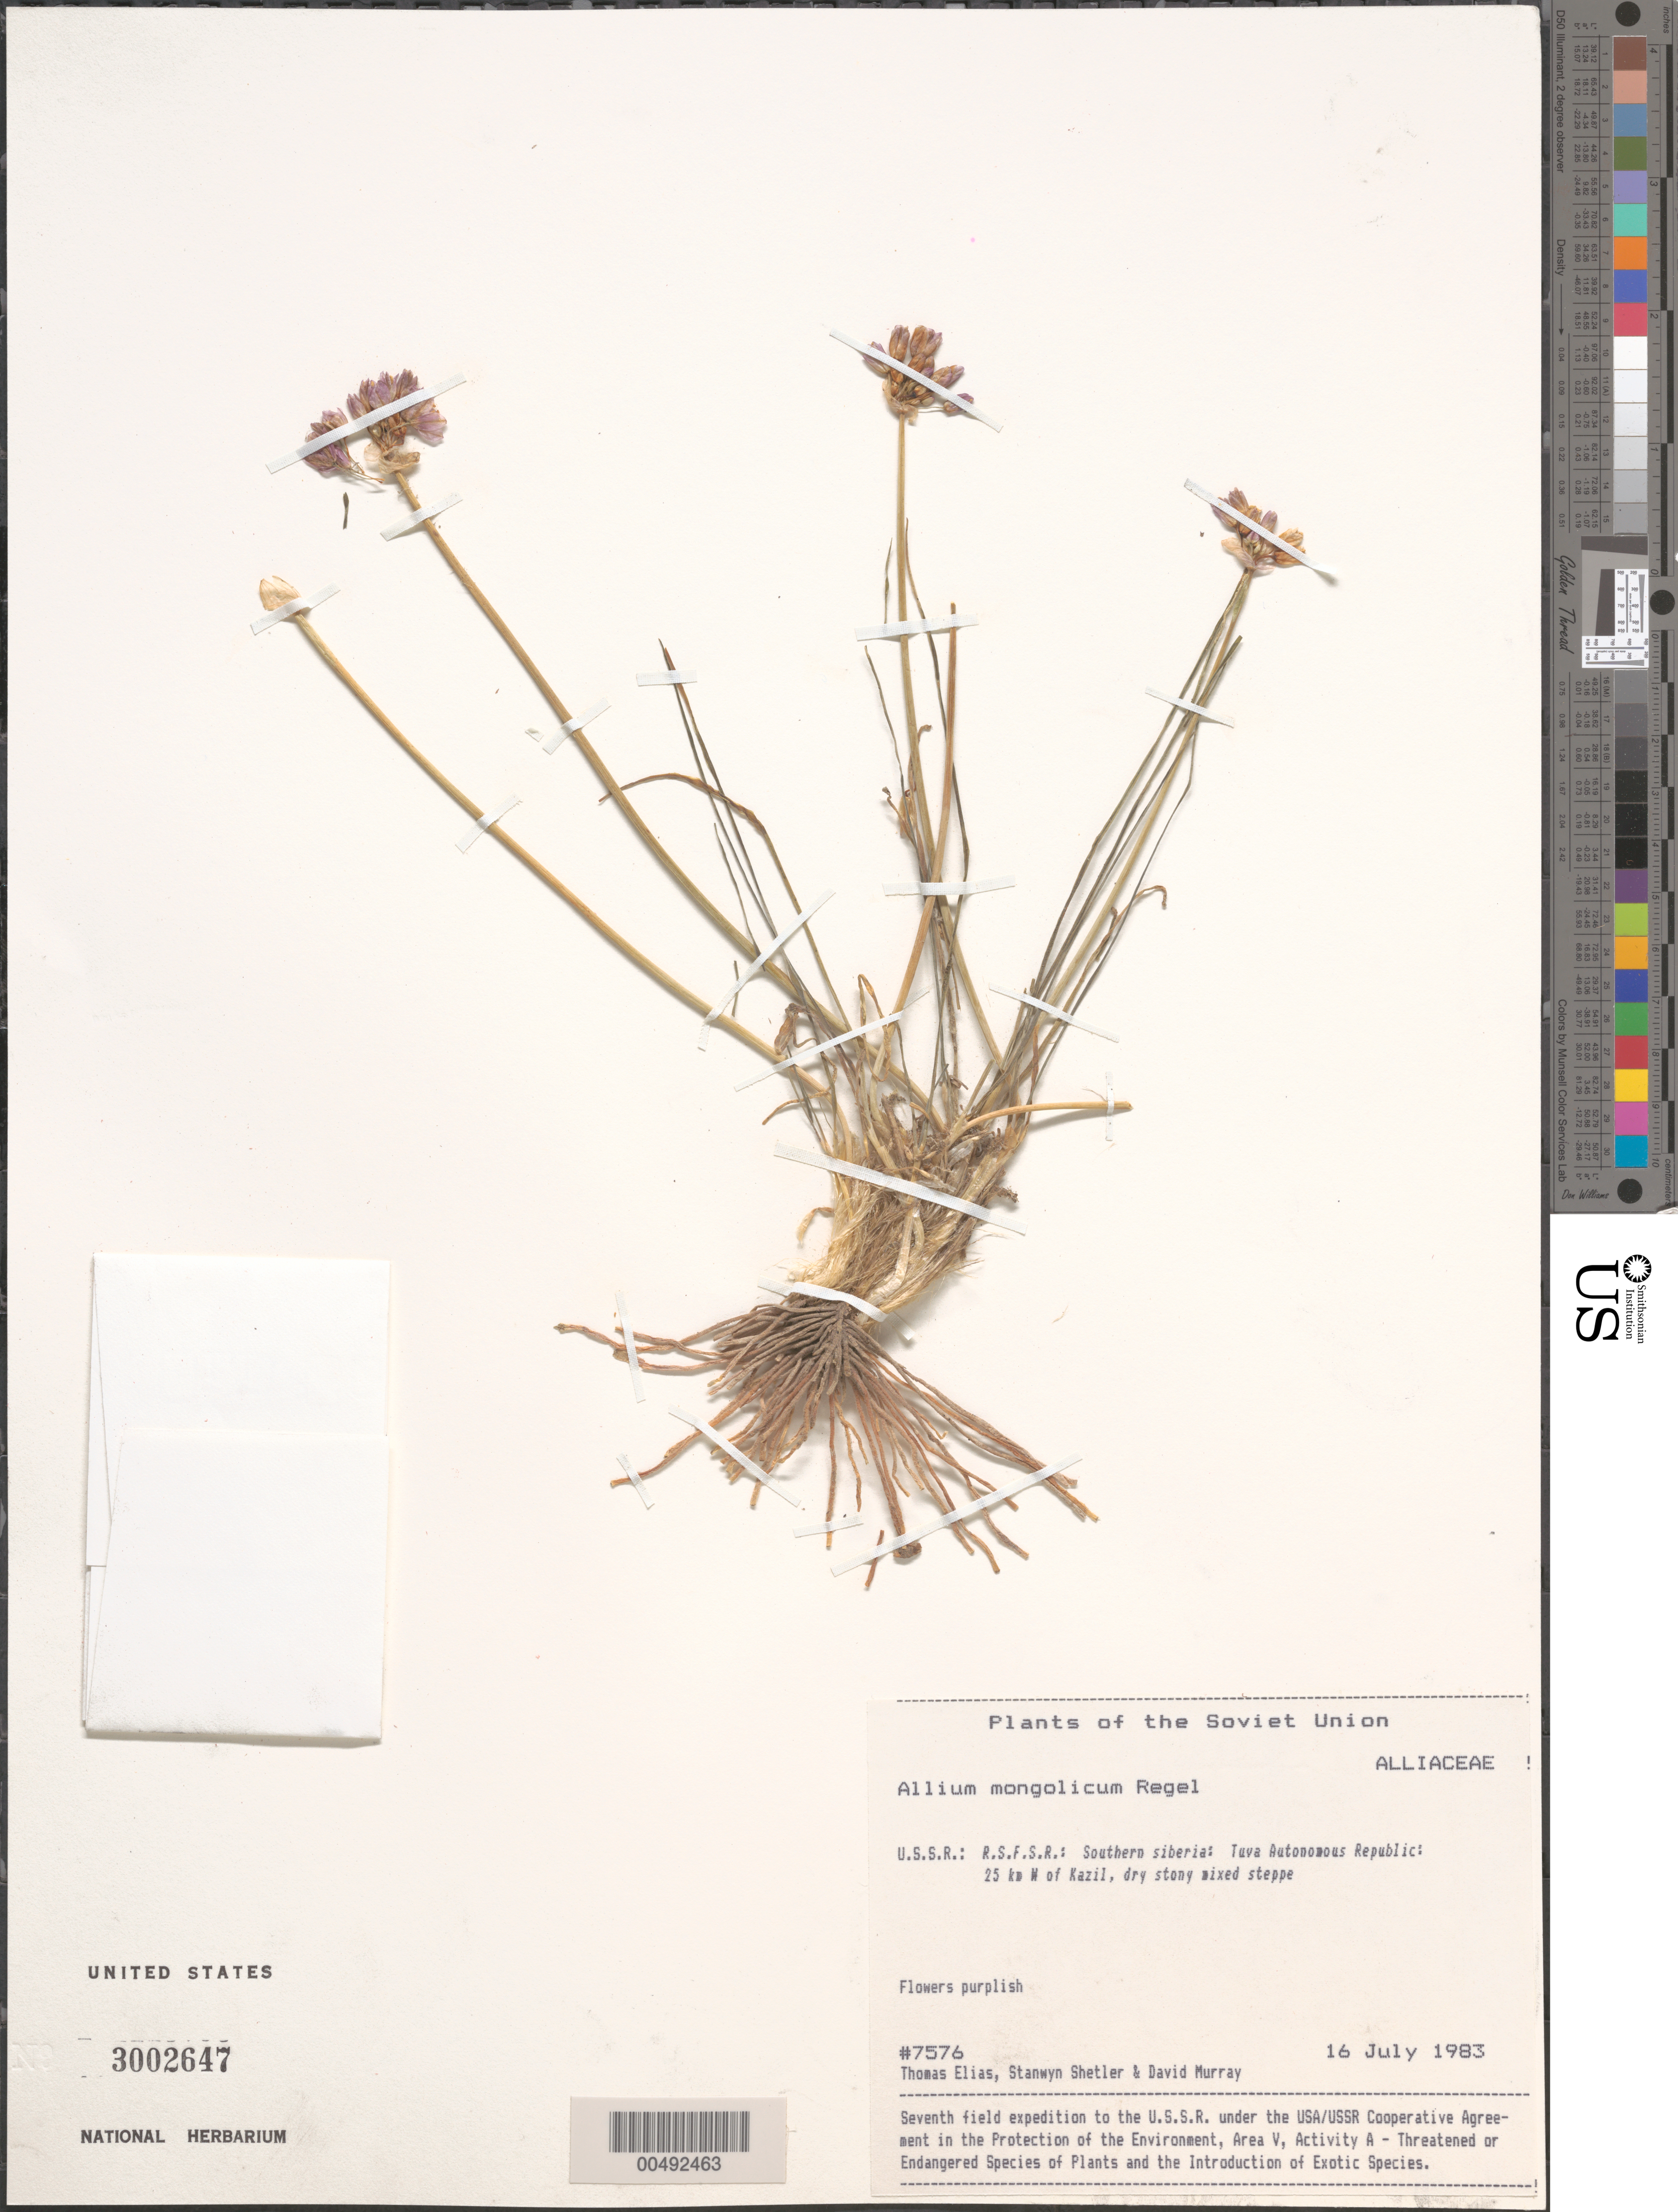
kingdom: Plantae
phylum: Tracheophyta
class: Liliopsida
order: Asparagales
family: Amaryllidaceae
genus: Allium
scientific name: Allium mongolicum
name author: Regel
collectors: T. Elias, S. Shetler & D. F. Murray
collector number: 7576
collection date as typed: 16 Jul 1983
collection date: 1983-07-16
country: Russian Federation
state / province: Tuva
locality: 25 km W of Kazil [Kyzyl].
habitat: dry stony mixed steppe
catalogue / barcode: US 3002647